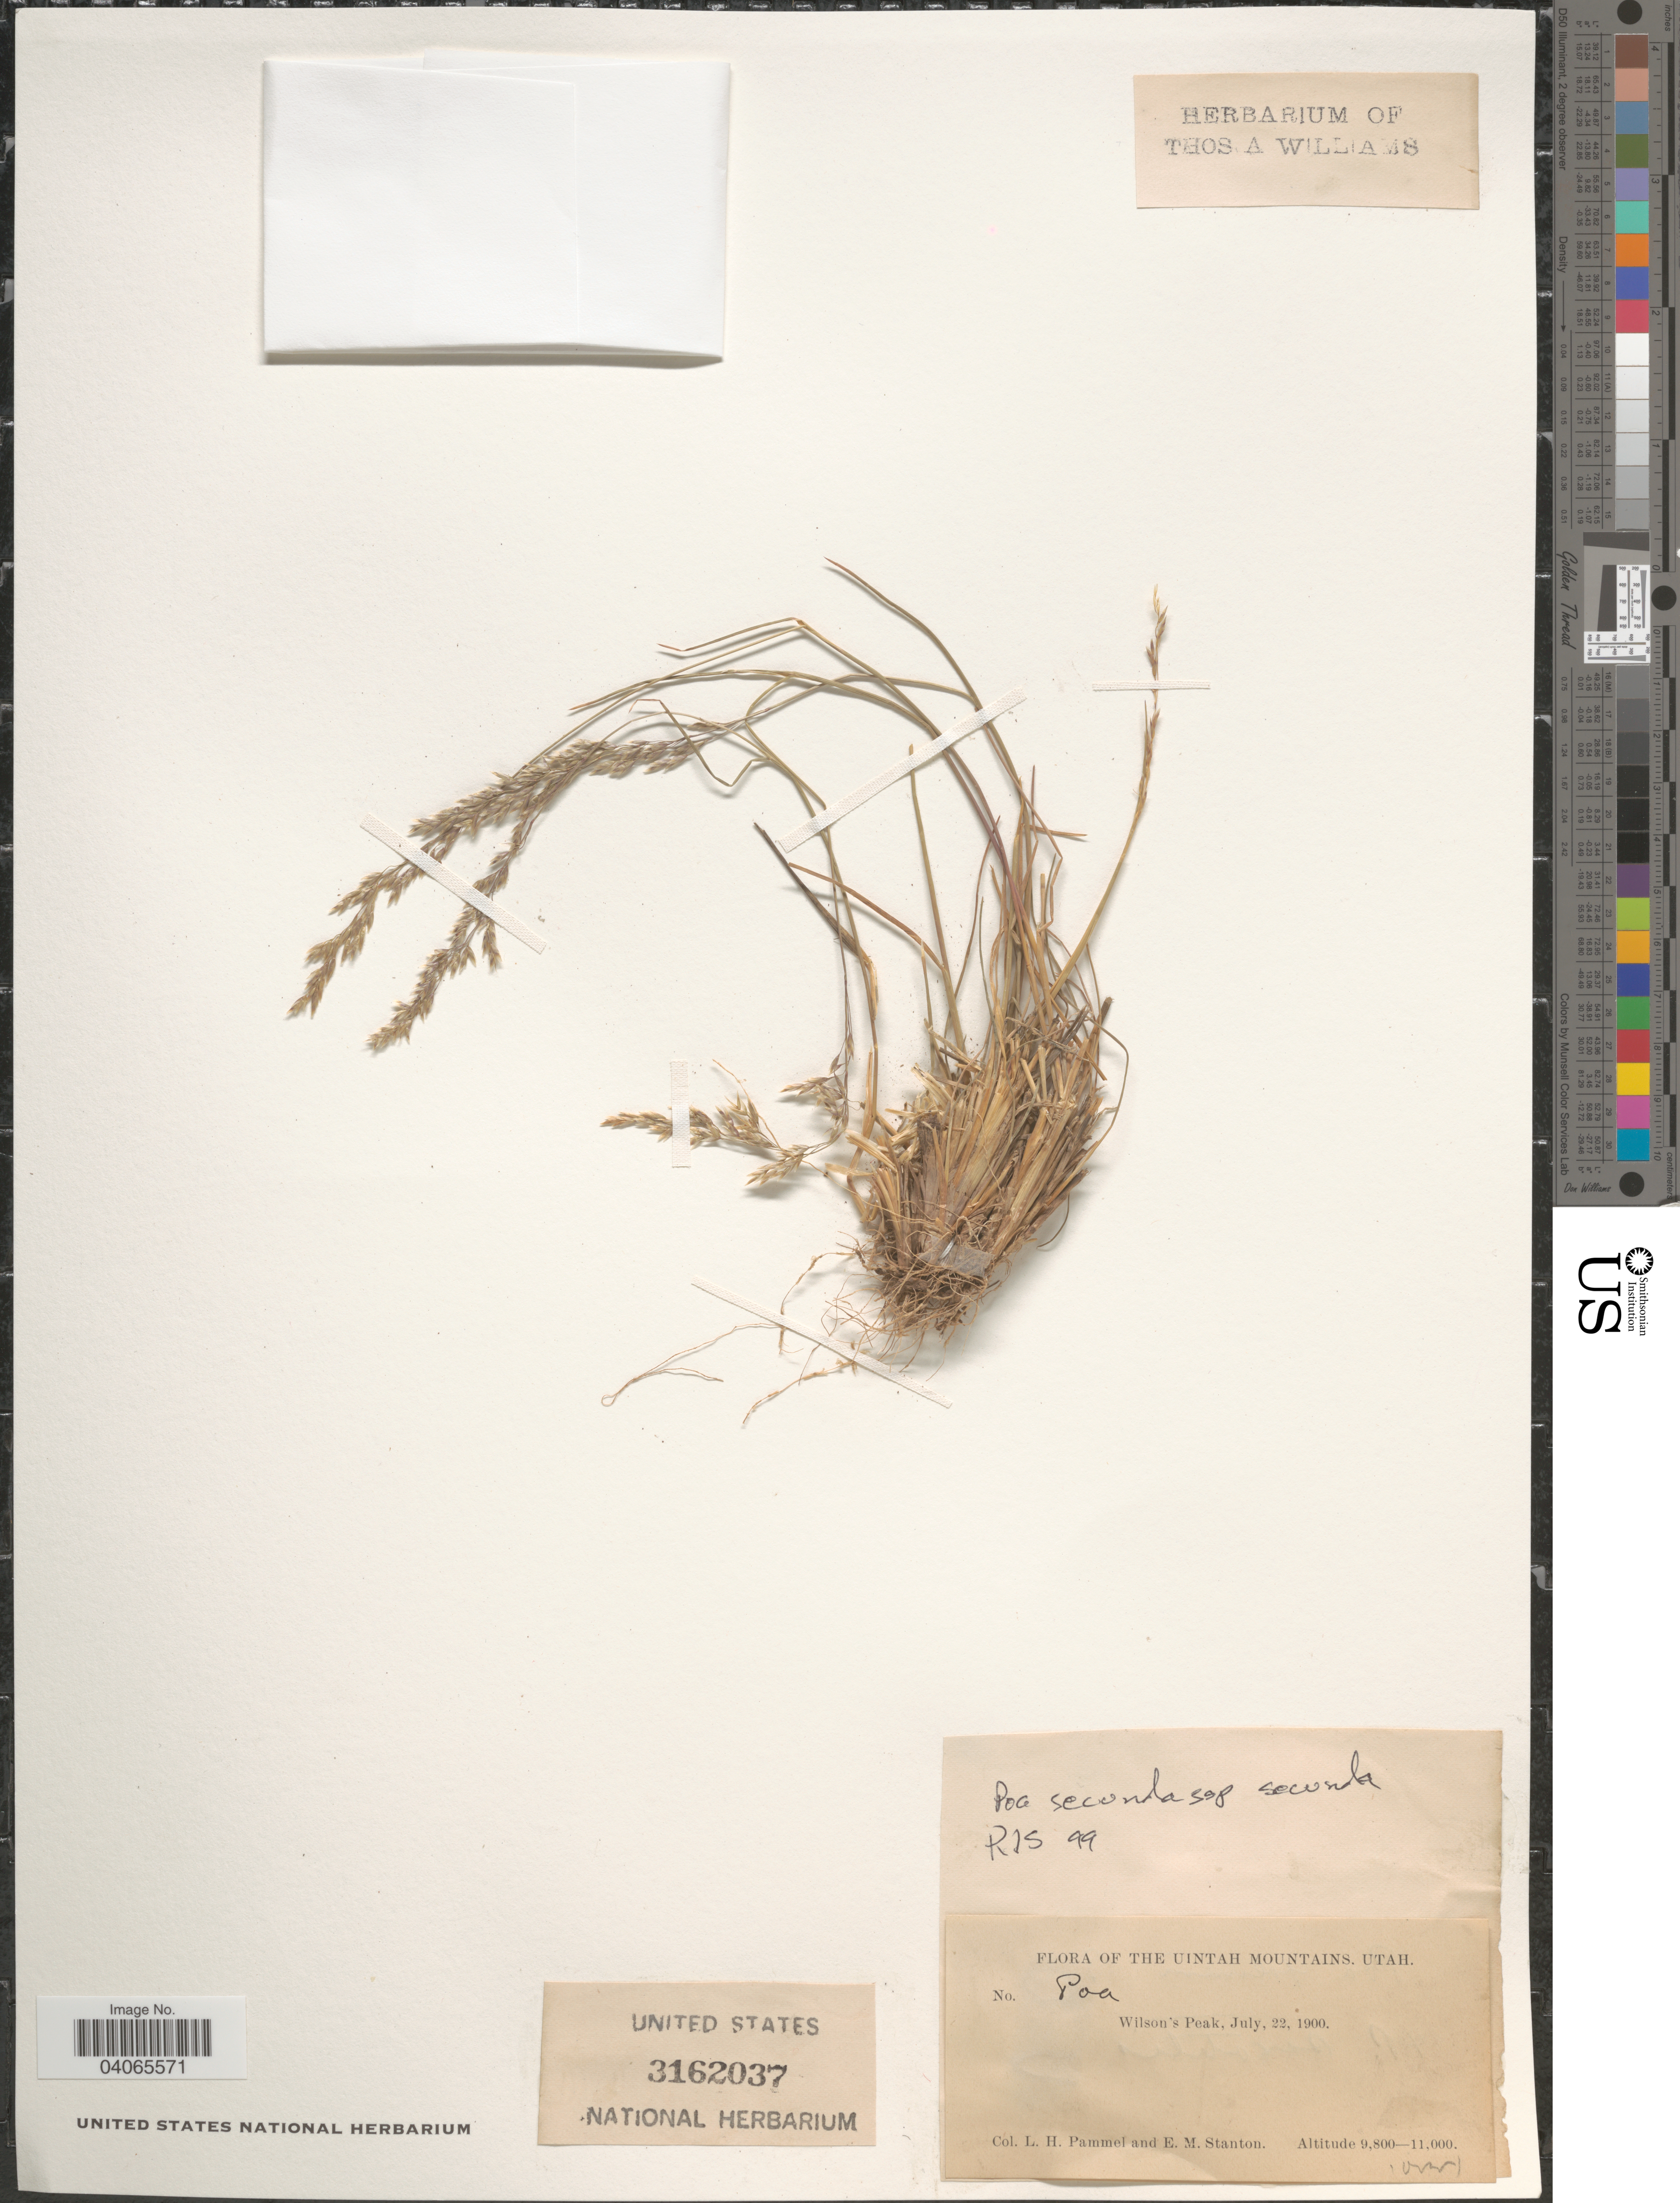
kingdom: Plantae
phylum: Tracheophyta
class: Liliopsida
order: Poales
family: Poaceae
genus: Poa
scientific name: Poa secunda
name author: J. Presl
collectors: L. Pammel & E. M. Stanton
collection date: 1900-07-22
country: United States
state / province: Utah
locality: The Uintah Mountains. Wilson's Peak.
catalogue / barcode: US 3162037